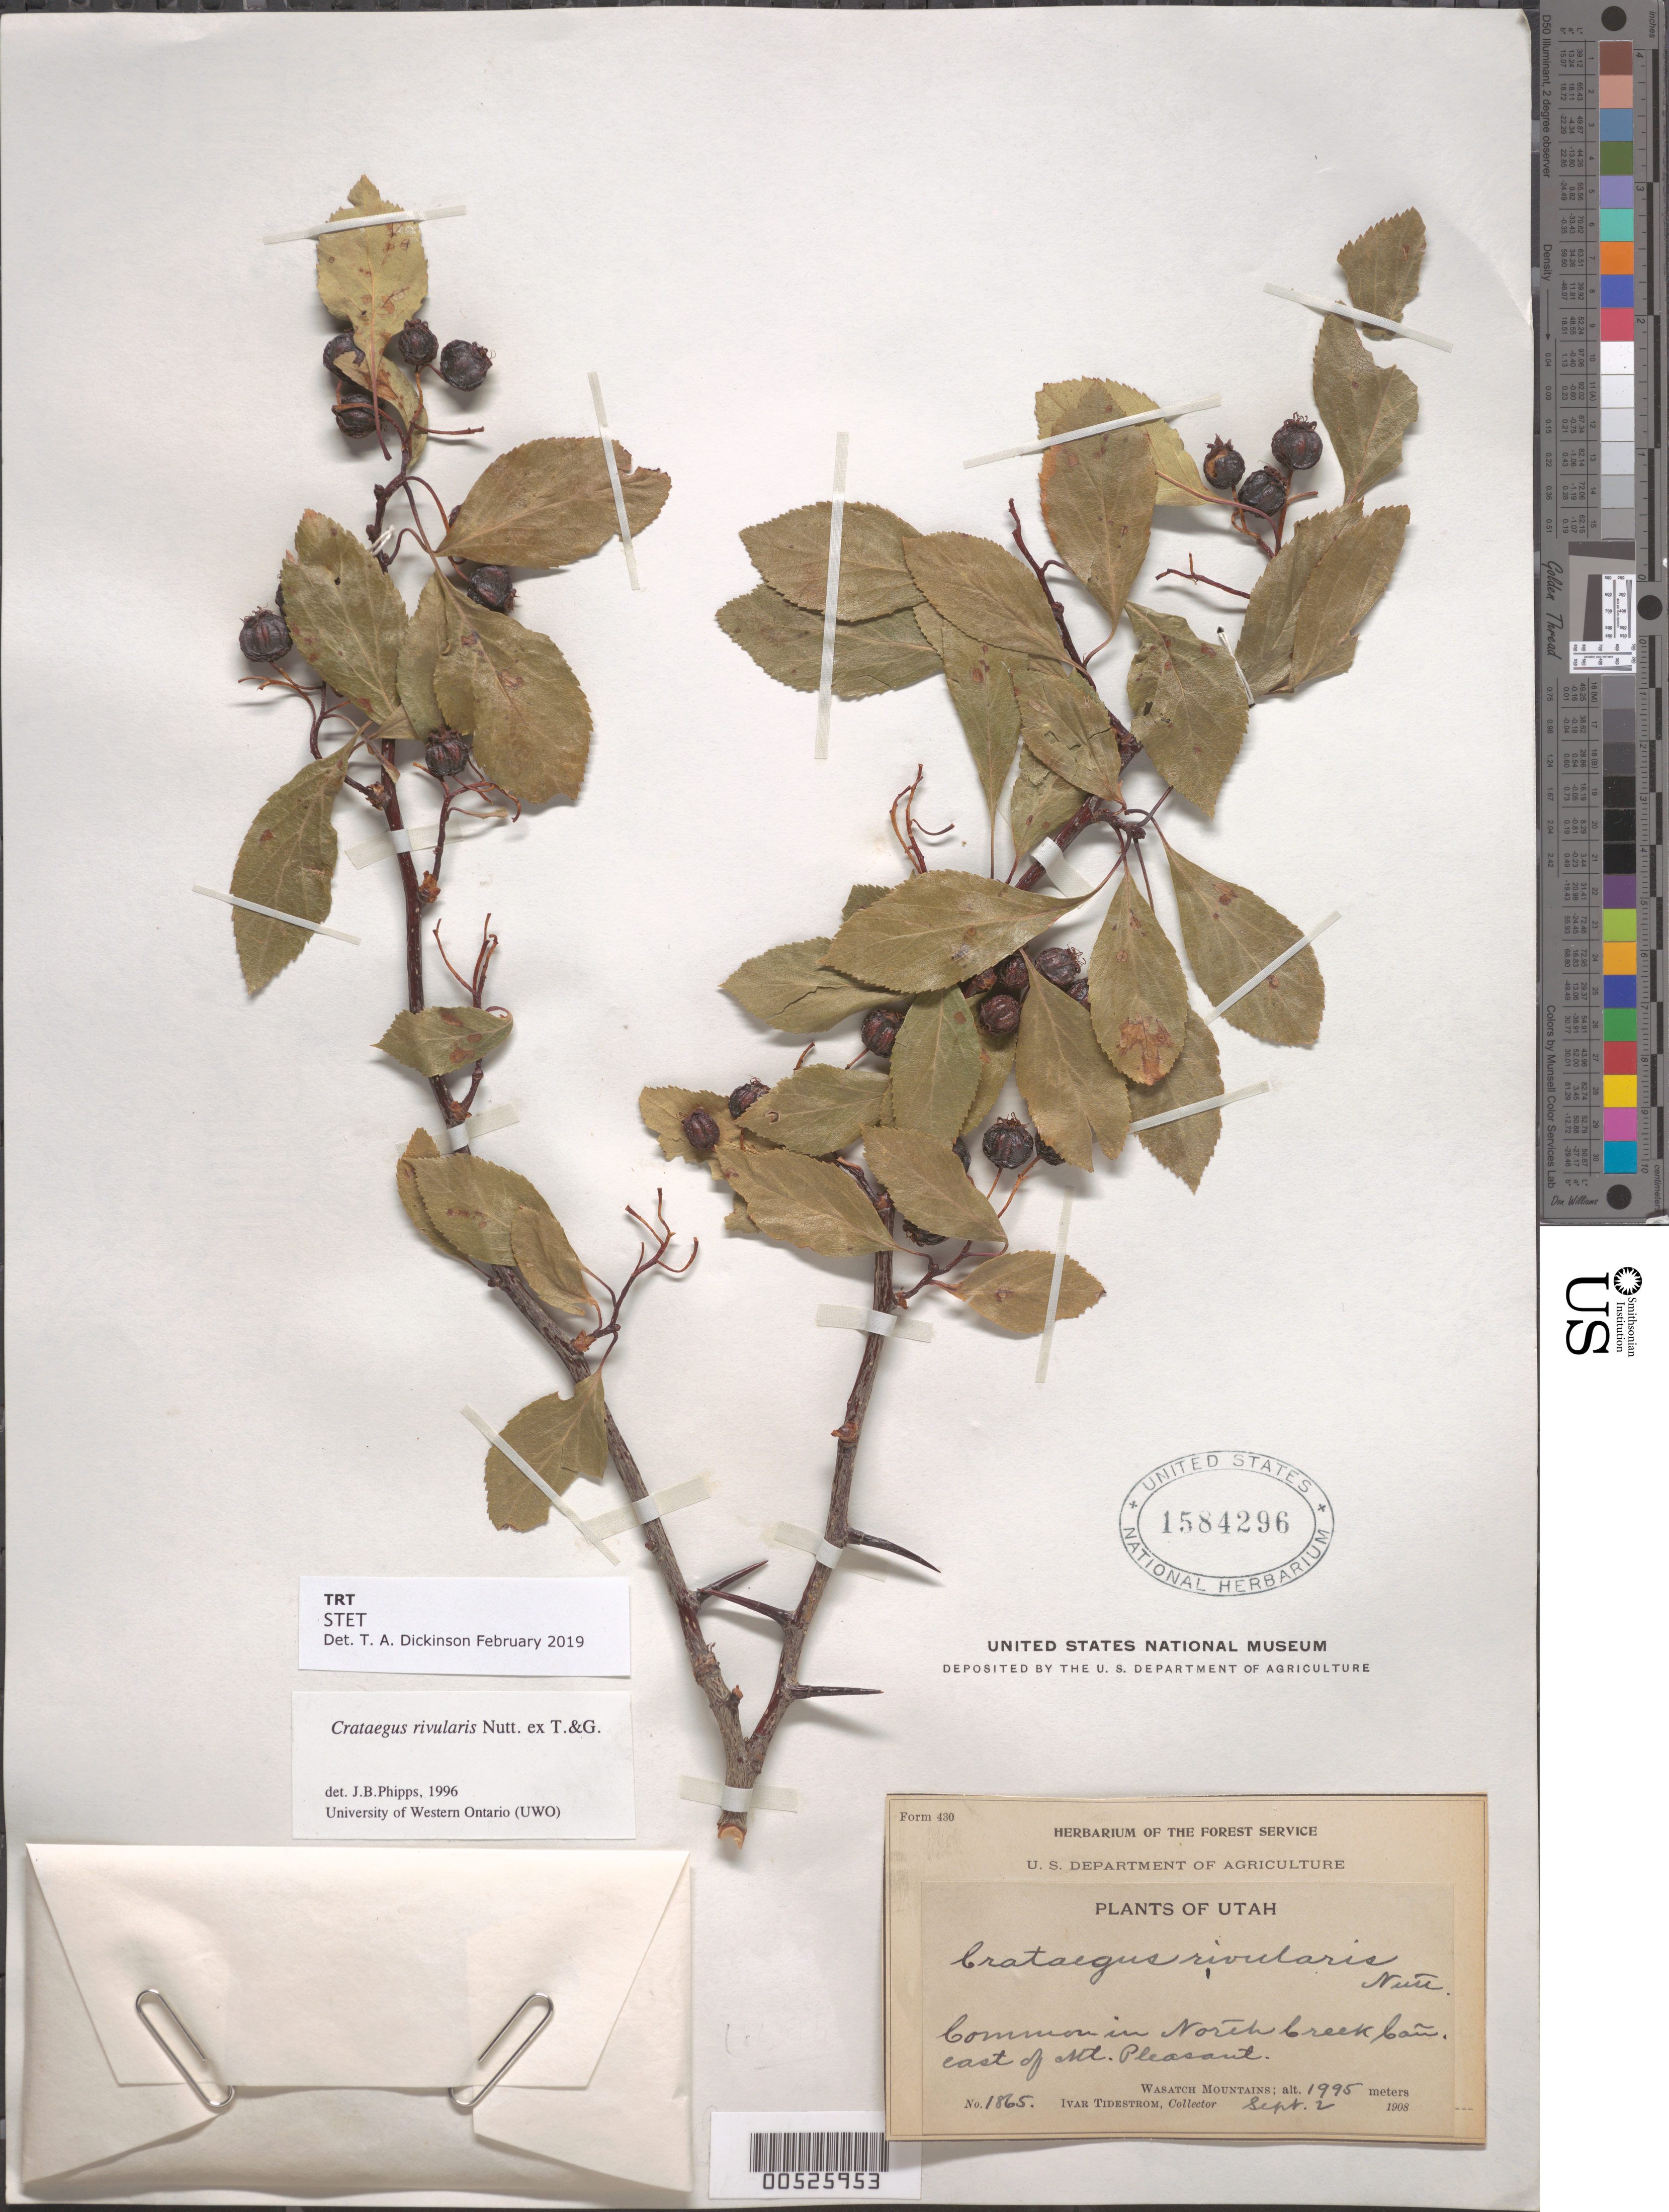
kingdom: Plantae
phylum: Tracheophyta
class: Magnoliopsida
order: Rosales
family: Rosaceae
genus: Crataegus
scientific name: Crataegus rivularis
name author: Nutt.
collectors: I. F. Tidestrom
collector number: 1865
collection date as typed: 02 Sep 1908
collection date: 1908-09-02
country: United States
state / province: Utah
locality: North Creek Cañon, E of Mt. Pleasant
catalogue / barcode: US 1584296